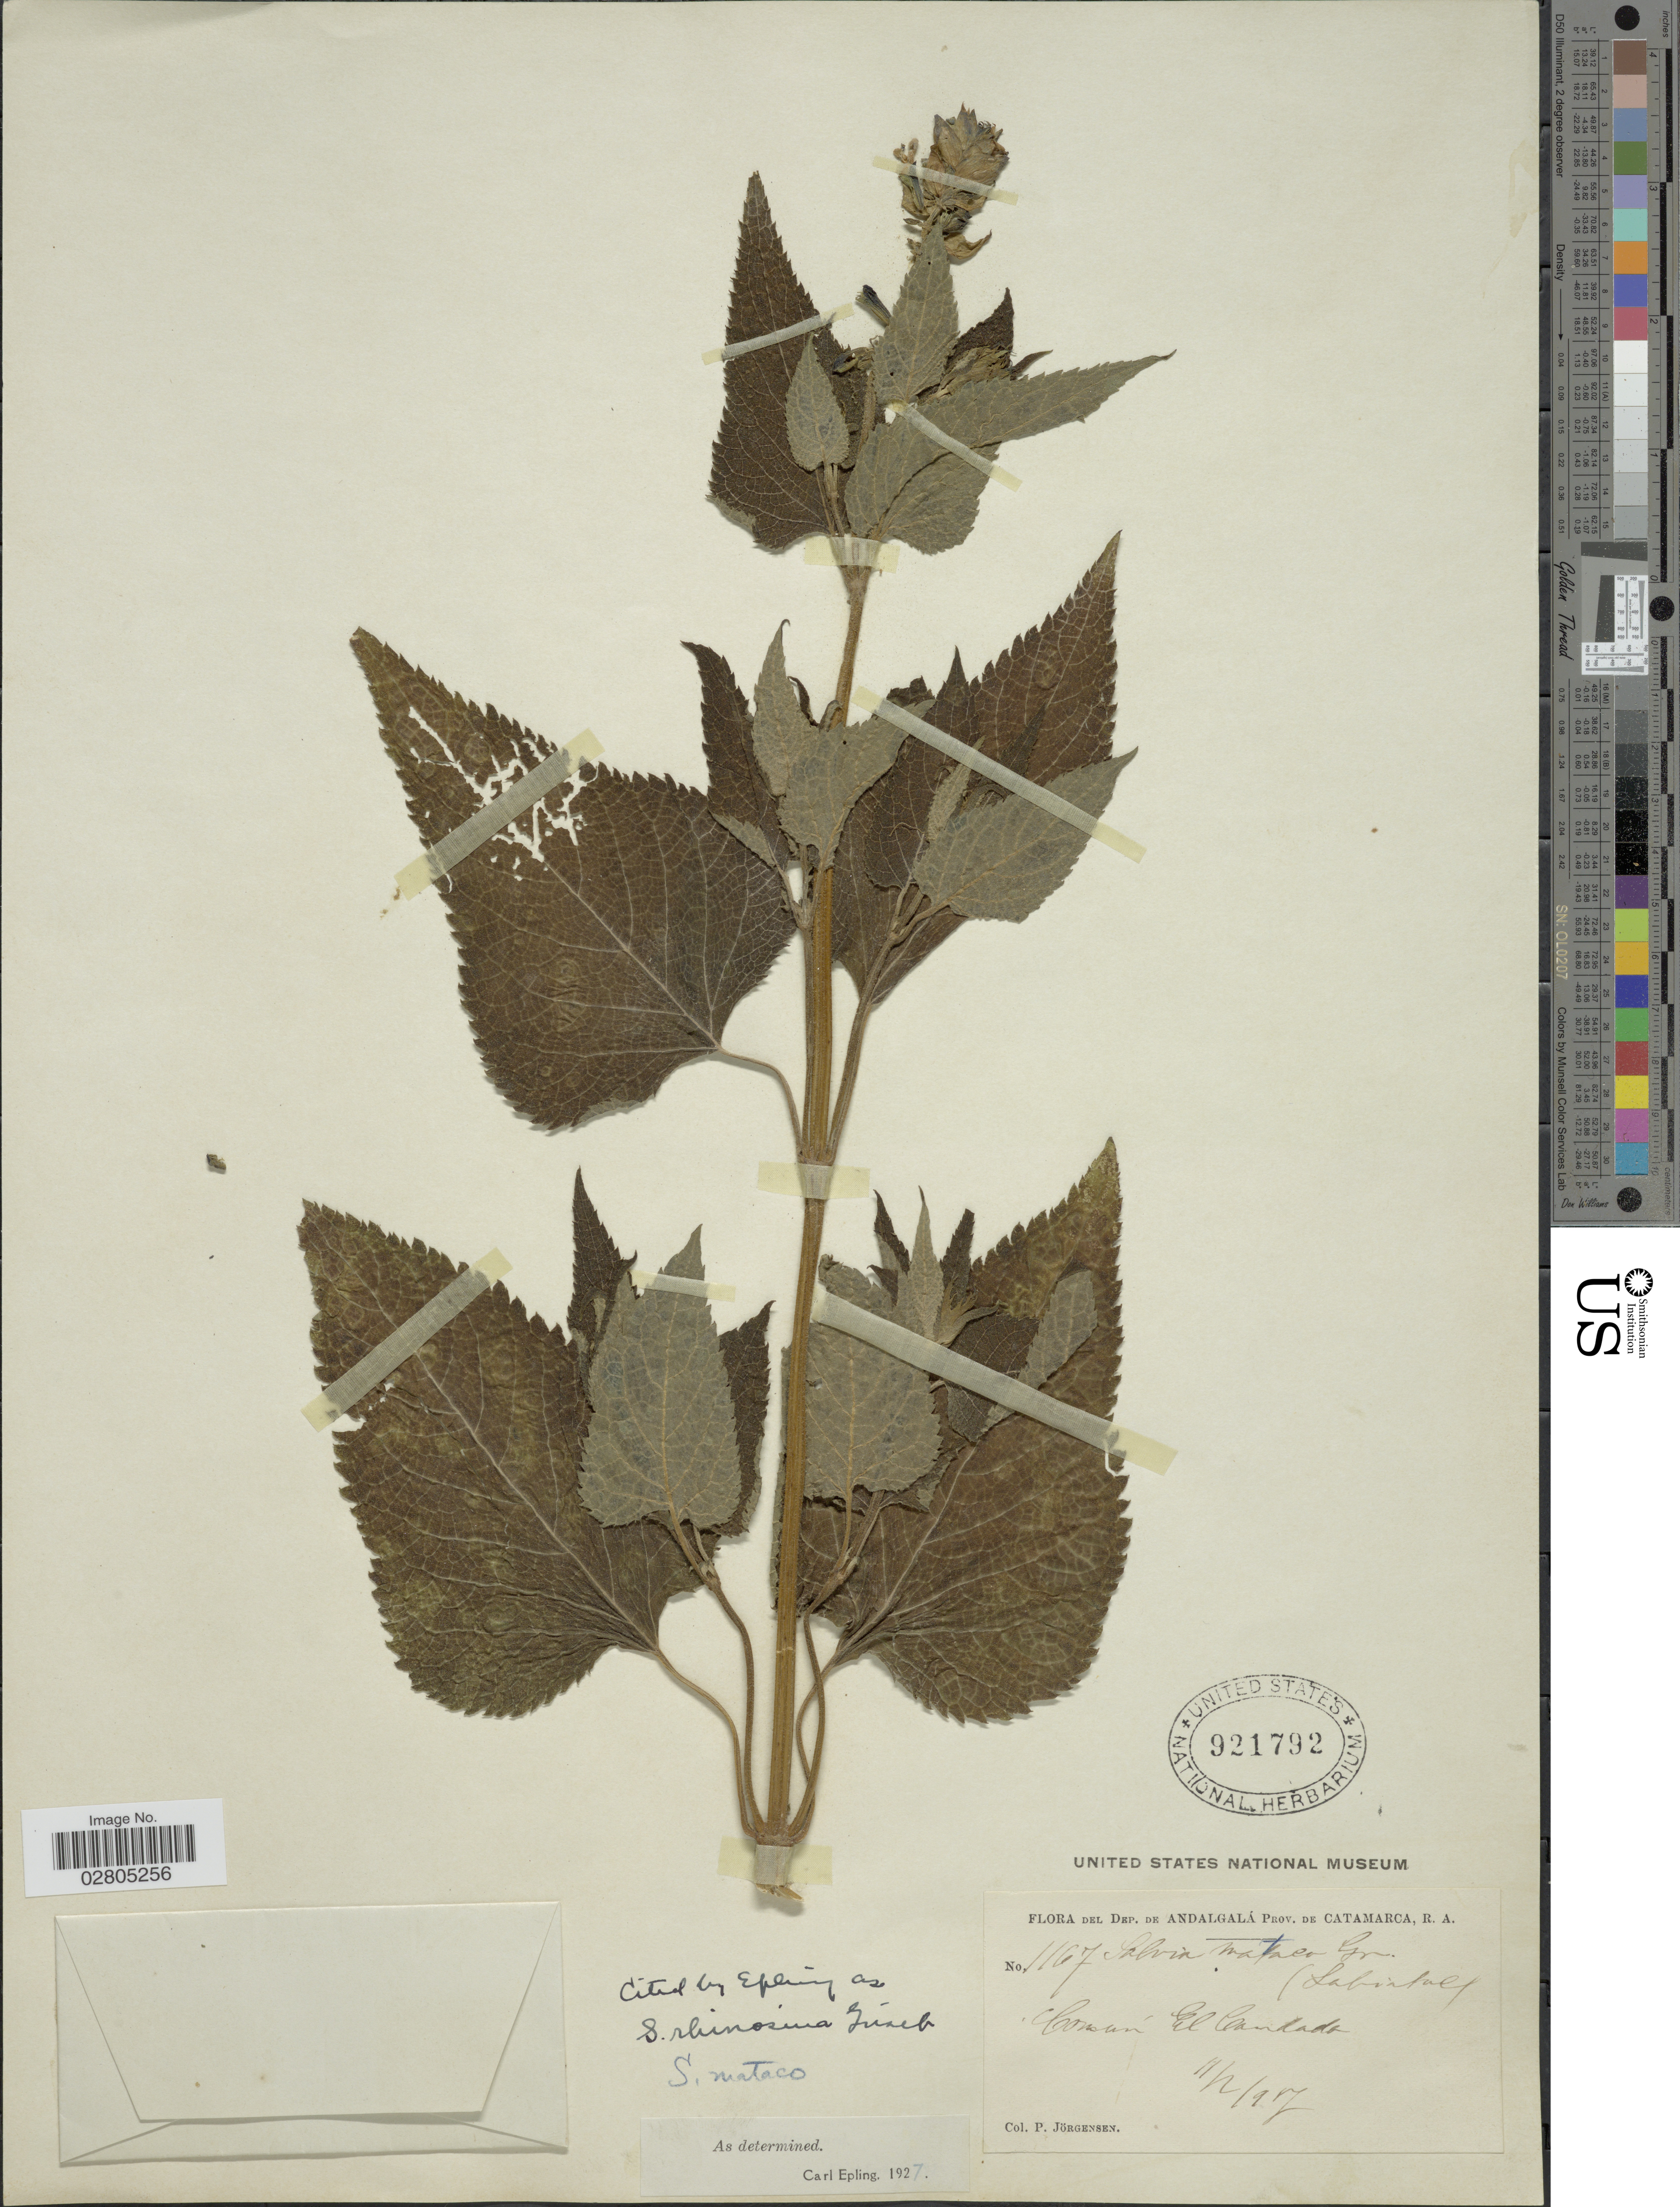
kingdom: Plantae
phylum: Tracheophyta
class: Magnoliopsida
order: Lamiales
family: Lamiaceae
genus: Salvia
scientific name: Salvia stachydifolia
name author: Benth.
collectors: P. Jörgensen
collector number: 1167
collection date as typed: Transcribed d/m/y: 11/2/97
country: Argentina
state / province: Catamarca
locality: Dep. de Andalgalá, Prov. de Catamarca, R.A., Común El Candado.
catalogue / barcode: US 921792